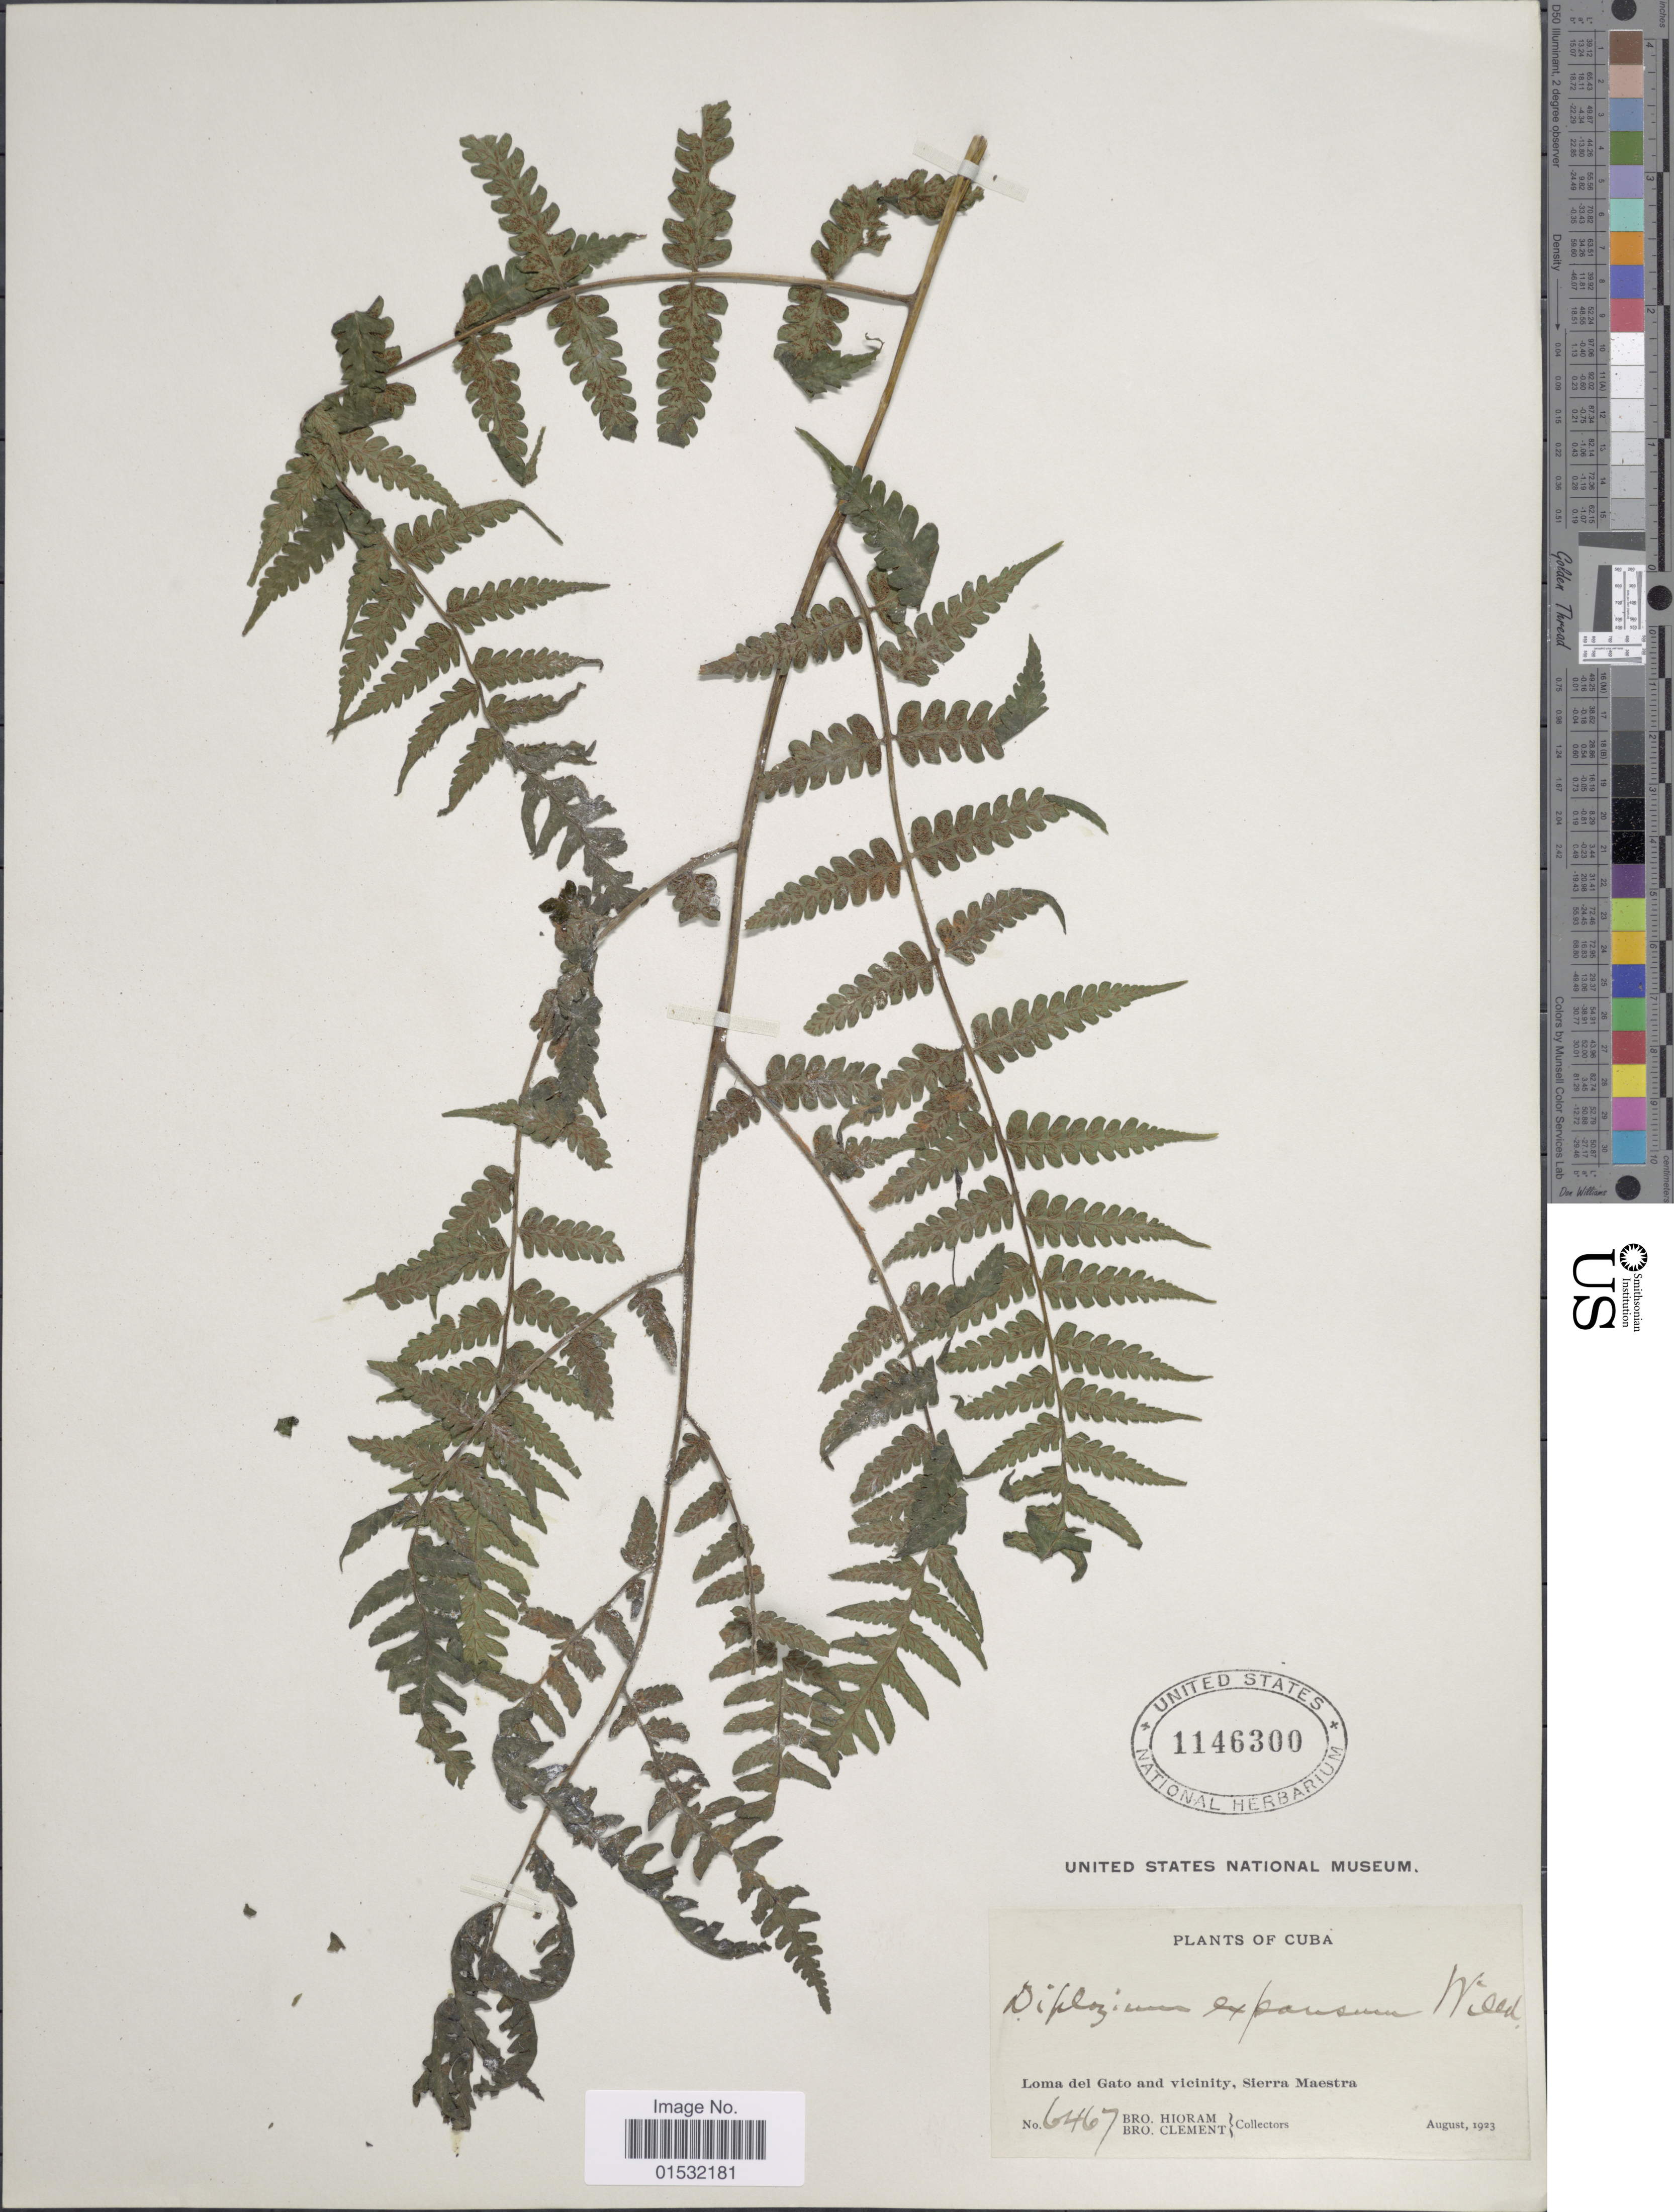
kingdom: Plantae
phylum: Tracheophyta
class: Polypodiopsida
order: Polypodiales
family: Athyriaceae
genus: Diplazium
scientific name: Diplazium fuertesii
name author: Brause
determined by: Sánchez, C.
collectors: Bro. Hioram & B. Clement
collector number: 6467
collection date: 1923-08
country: Cuba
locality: Loma del Gato and vicinity, Sierra Maestra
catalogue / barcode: US 1146300